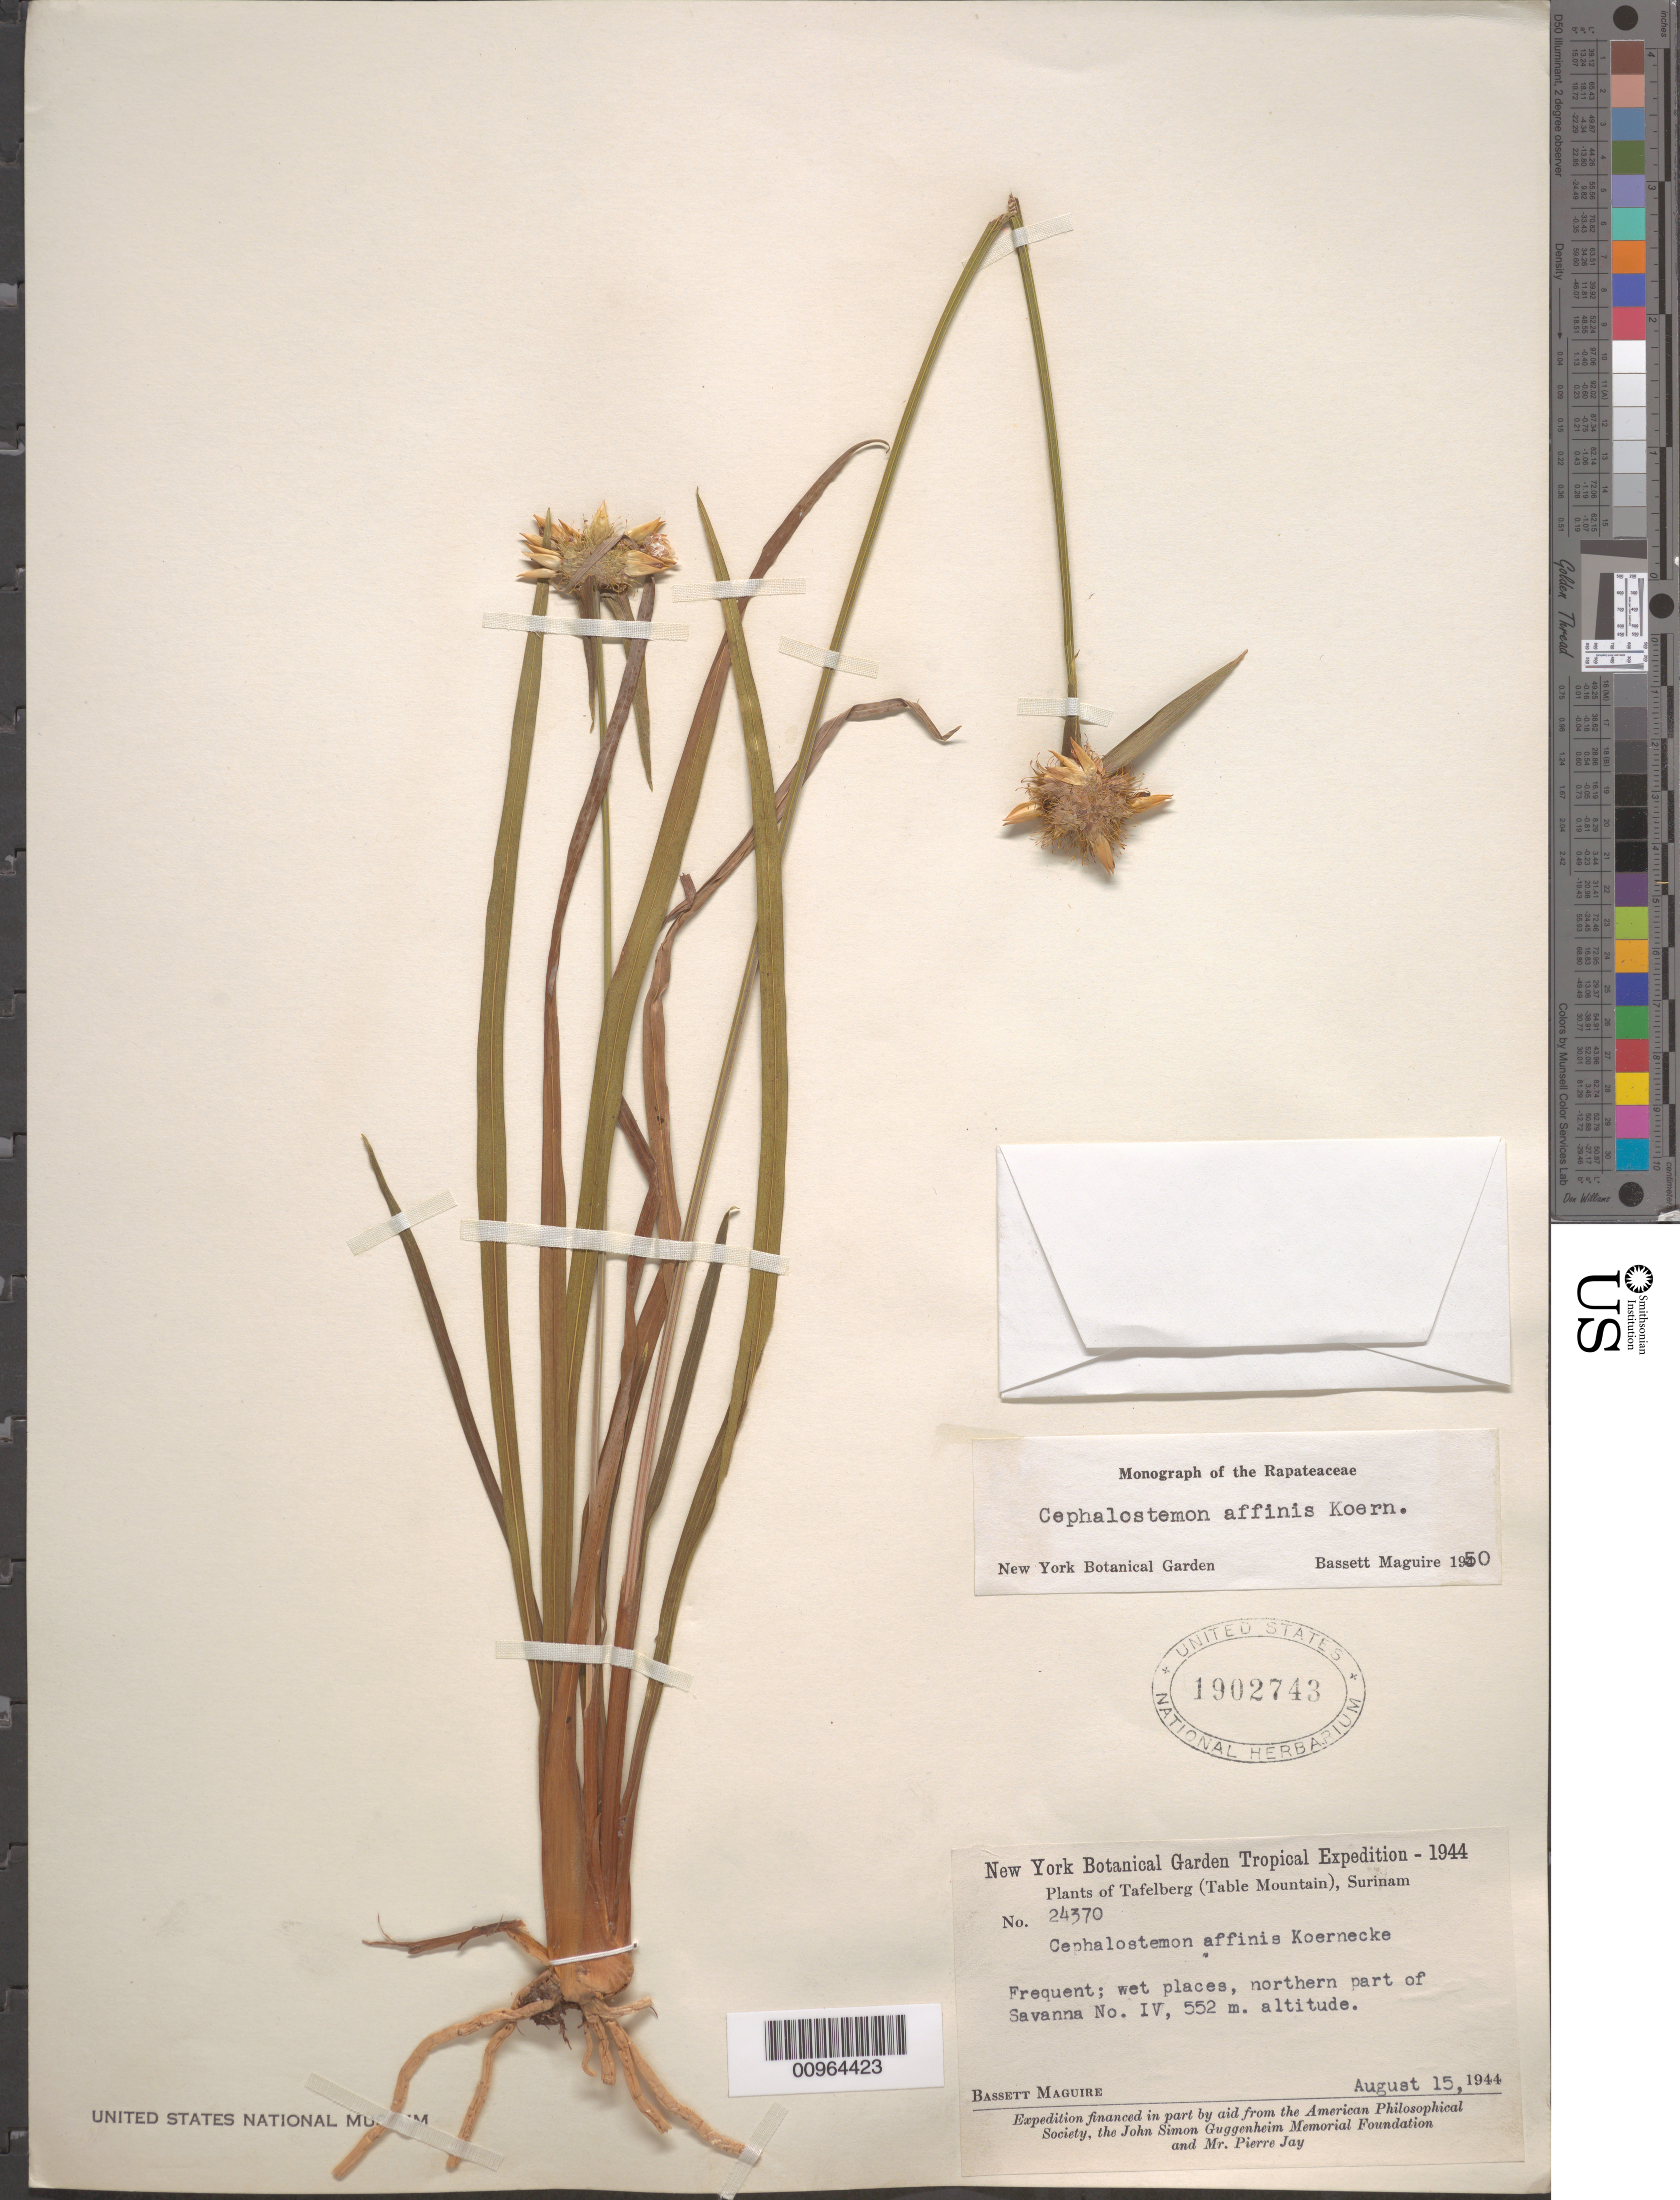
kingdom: Plantae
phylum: Tracheophyta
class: Liliopsida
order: Poales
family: Rapateaceae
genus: Cephalostemon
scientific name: Cephalostemon affinis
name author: Körn.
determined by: Maguire, Bassett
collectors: B. Maguire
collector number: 24370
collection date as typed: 15-Aug-44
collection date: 1944-08-15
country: Suriname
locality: Tafelberg (Table Mountain), northern part of Savanna No. IV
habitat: Wet places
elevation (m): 552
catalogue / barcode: US 1902743